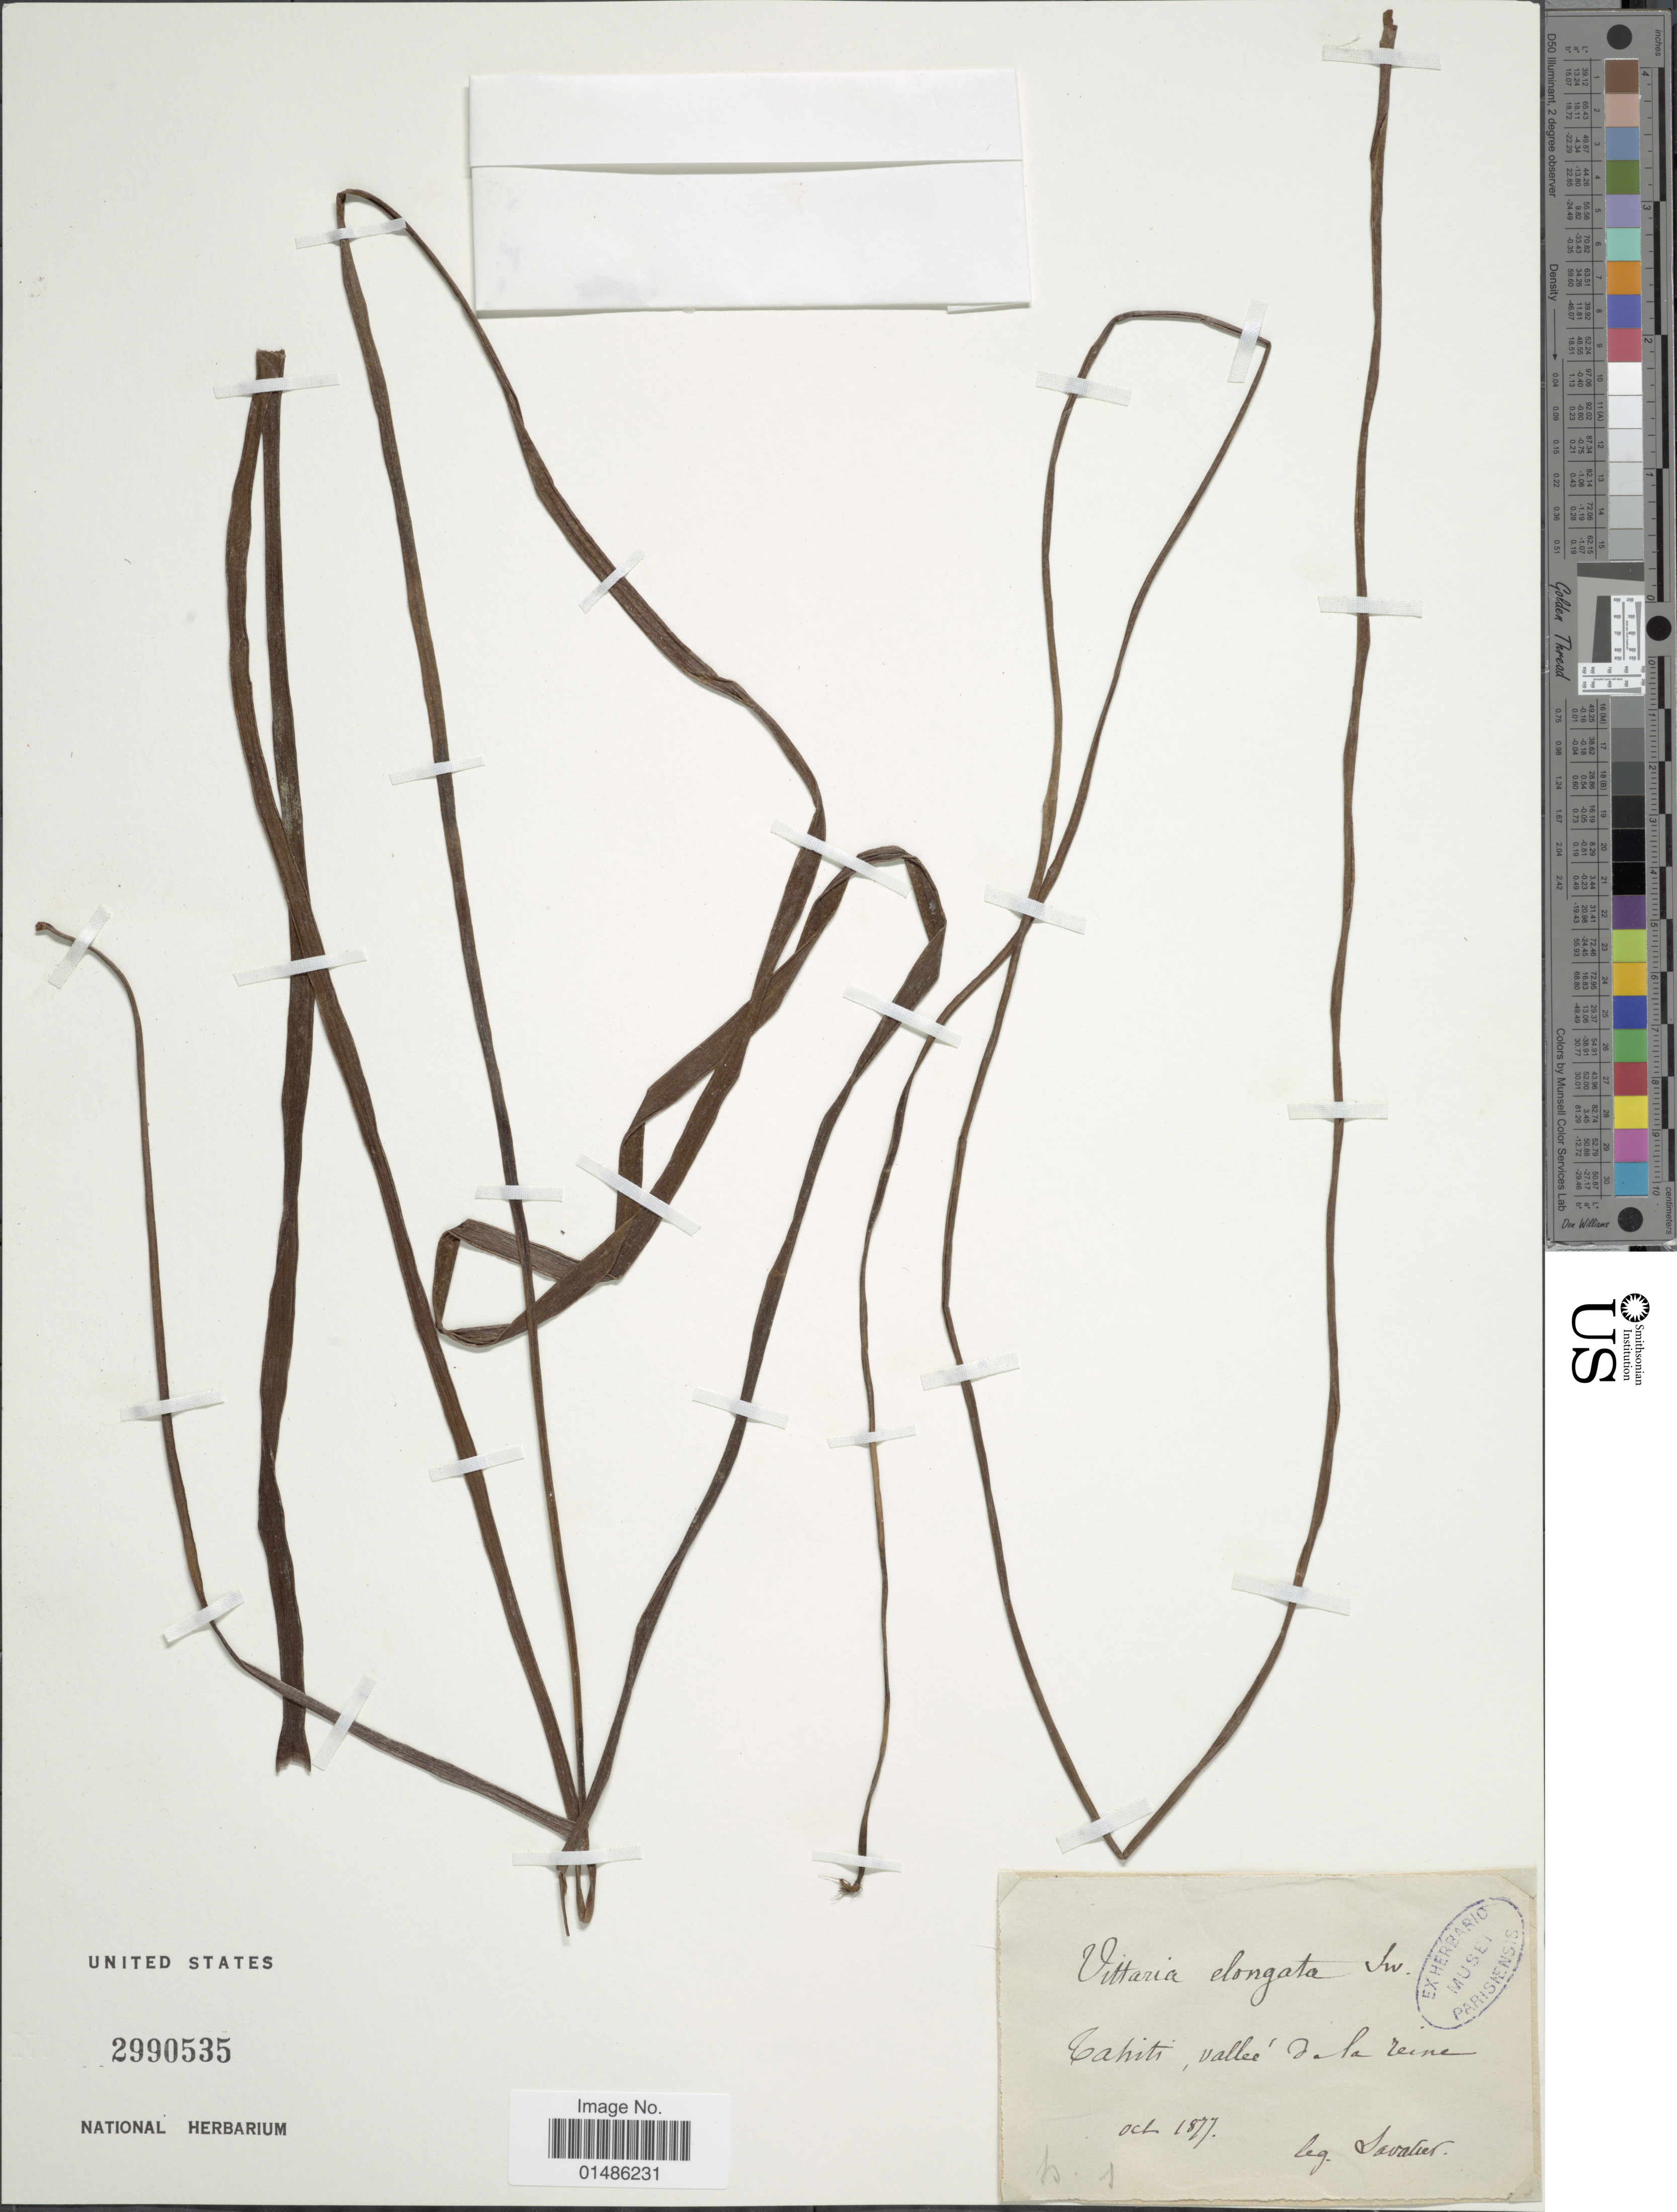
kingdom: Plantae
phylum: Tracheophyta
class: Polypodiopsida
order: Polypodiales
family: Pteridaceae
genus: Haplopteris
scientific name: Haplopteris elongata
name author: (Sw.) Crane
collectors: Cavalier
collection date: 1877-10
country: French Polynesia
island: Tahiti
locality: Tahiti, valleé de la reine.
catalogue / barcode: US 2990535